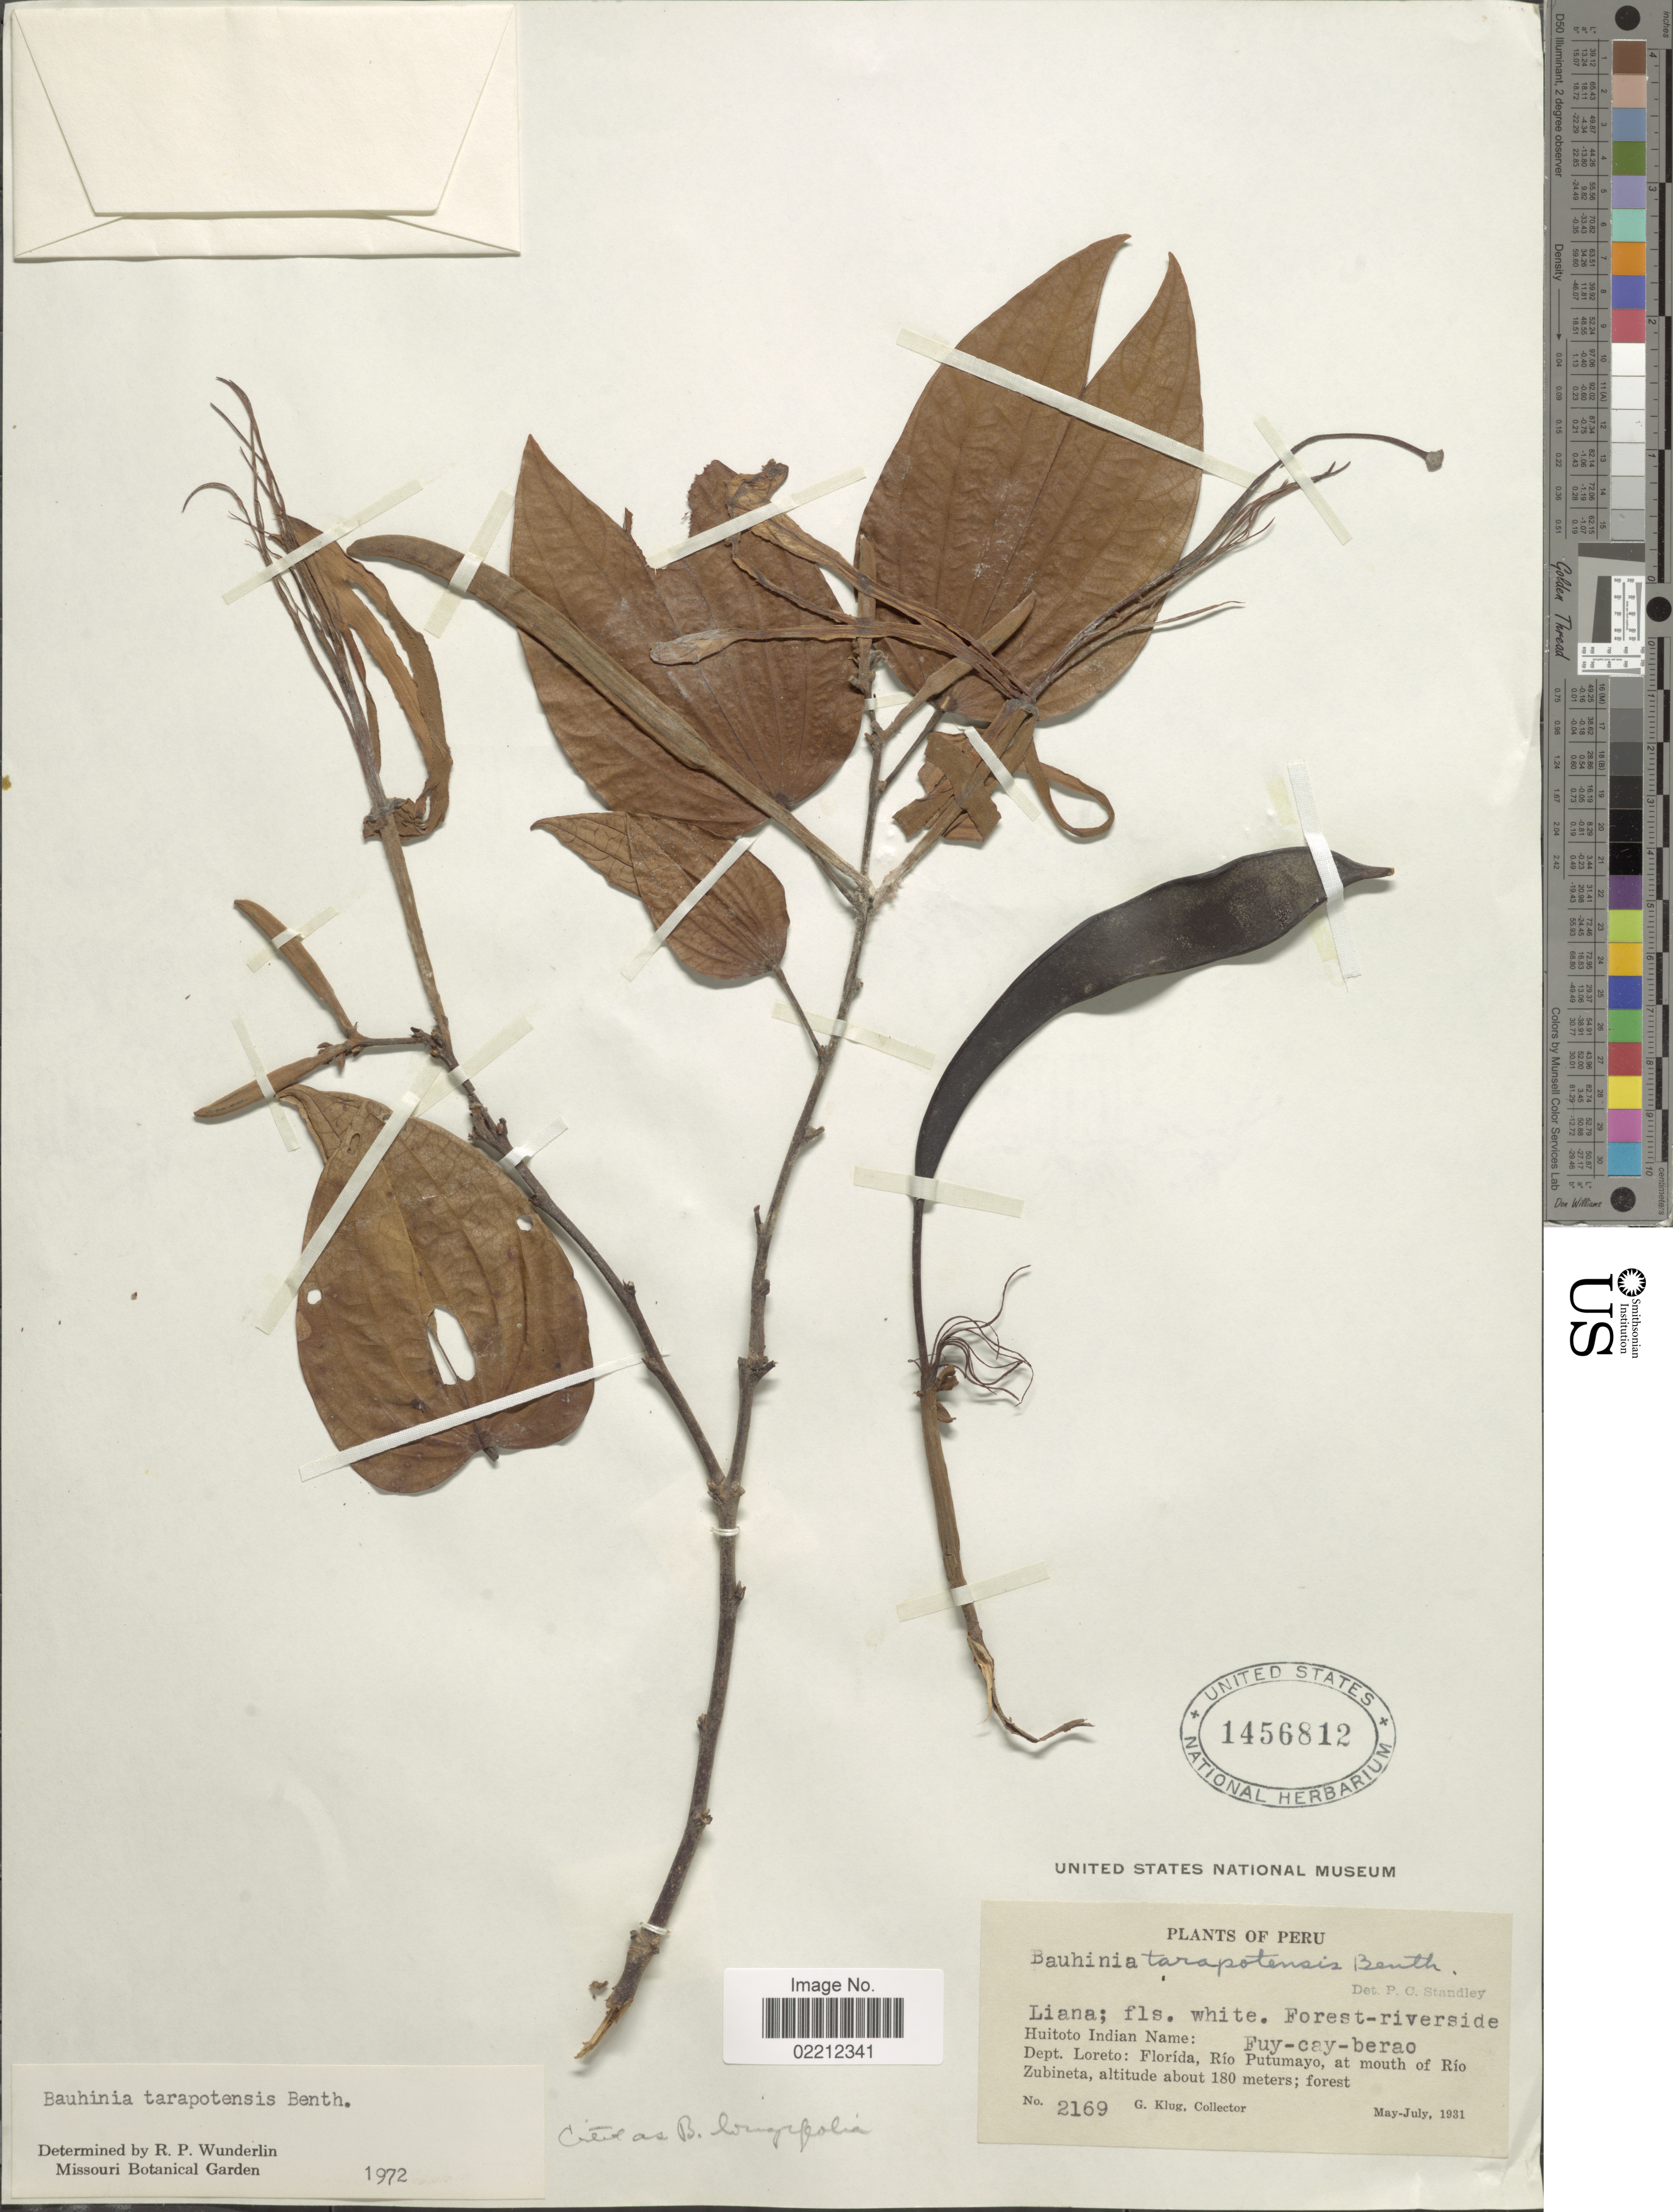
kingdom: Plantae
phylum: Tracheophyta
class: Magnoliopsida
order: Fabales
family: Fabaceae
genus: Bauhinia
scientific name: Bauhinia tarapotensis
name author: Benth.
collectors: G. Klug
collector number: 2169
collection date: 1931-05/1931-07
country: Peru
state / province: Loreto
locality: Florida, Rio Putumayo, at mouth of Rio Zubineta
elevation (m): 180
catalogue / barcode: US 1456812